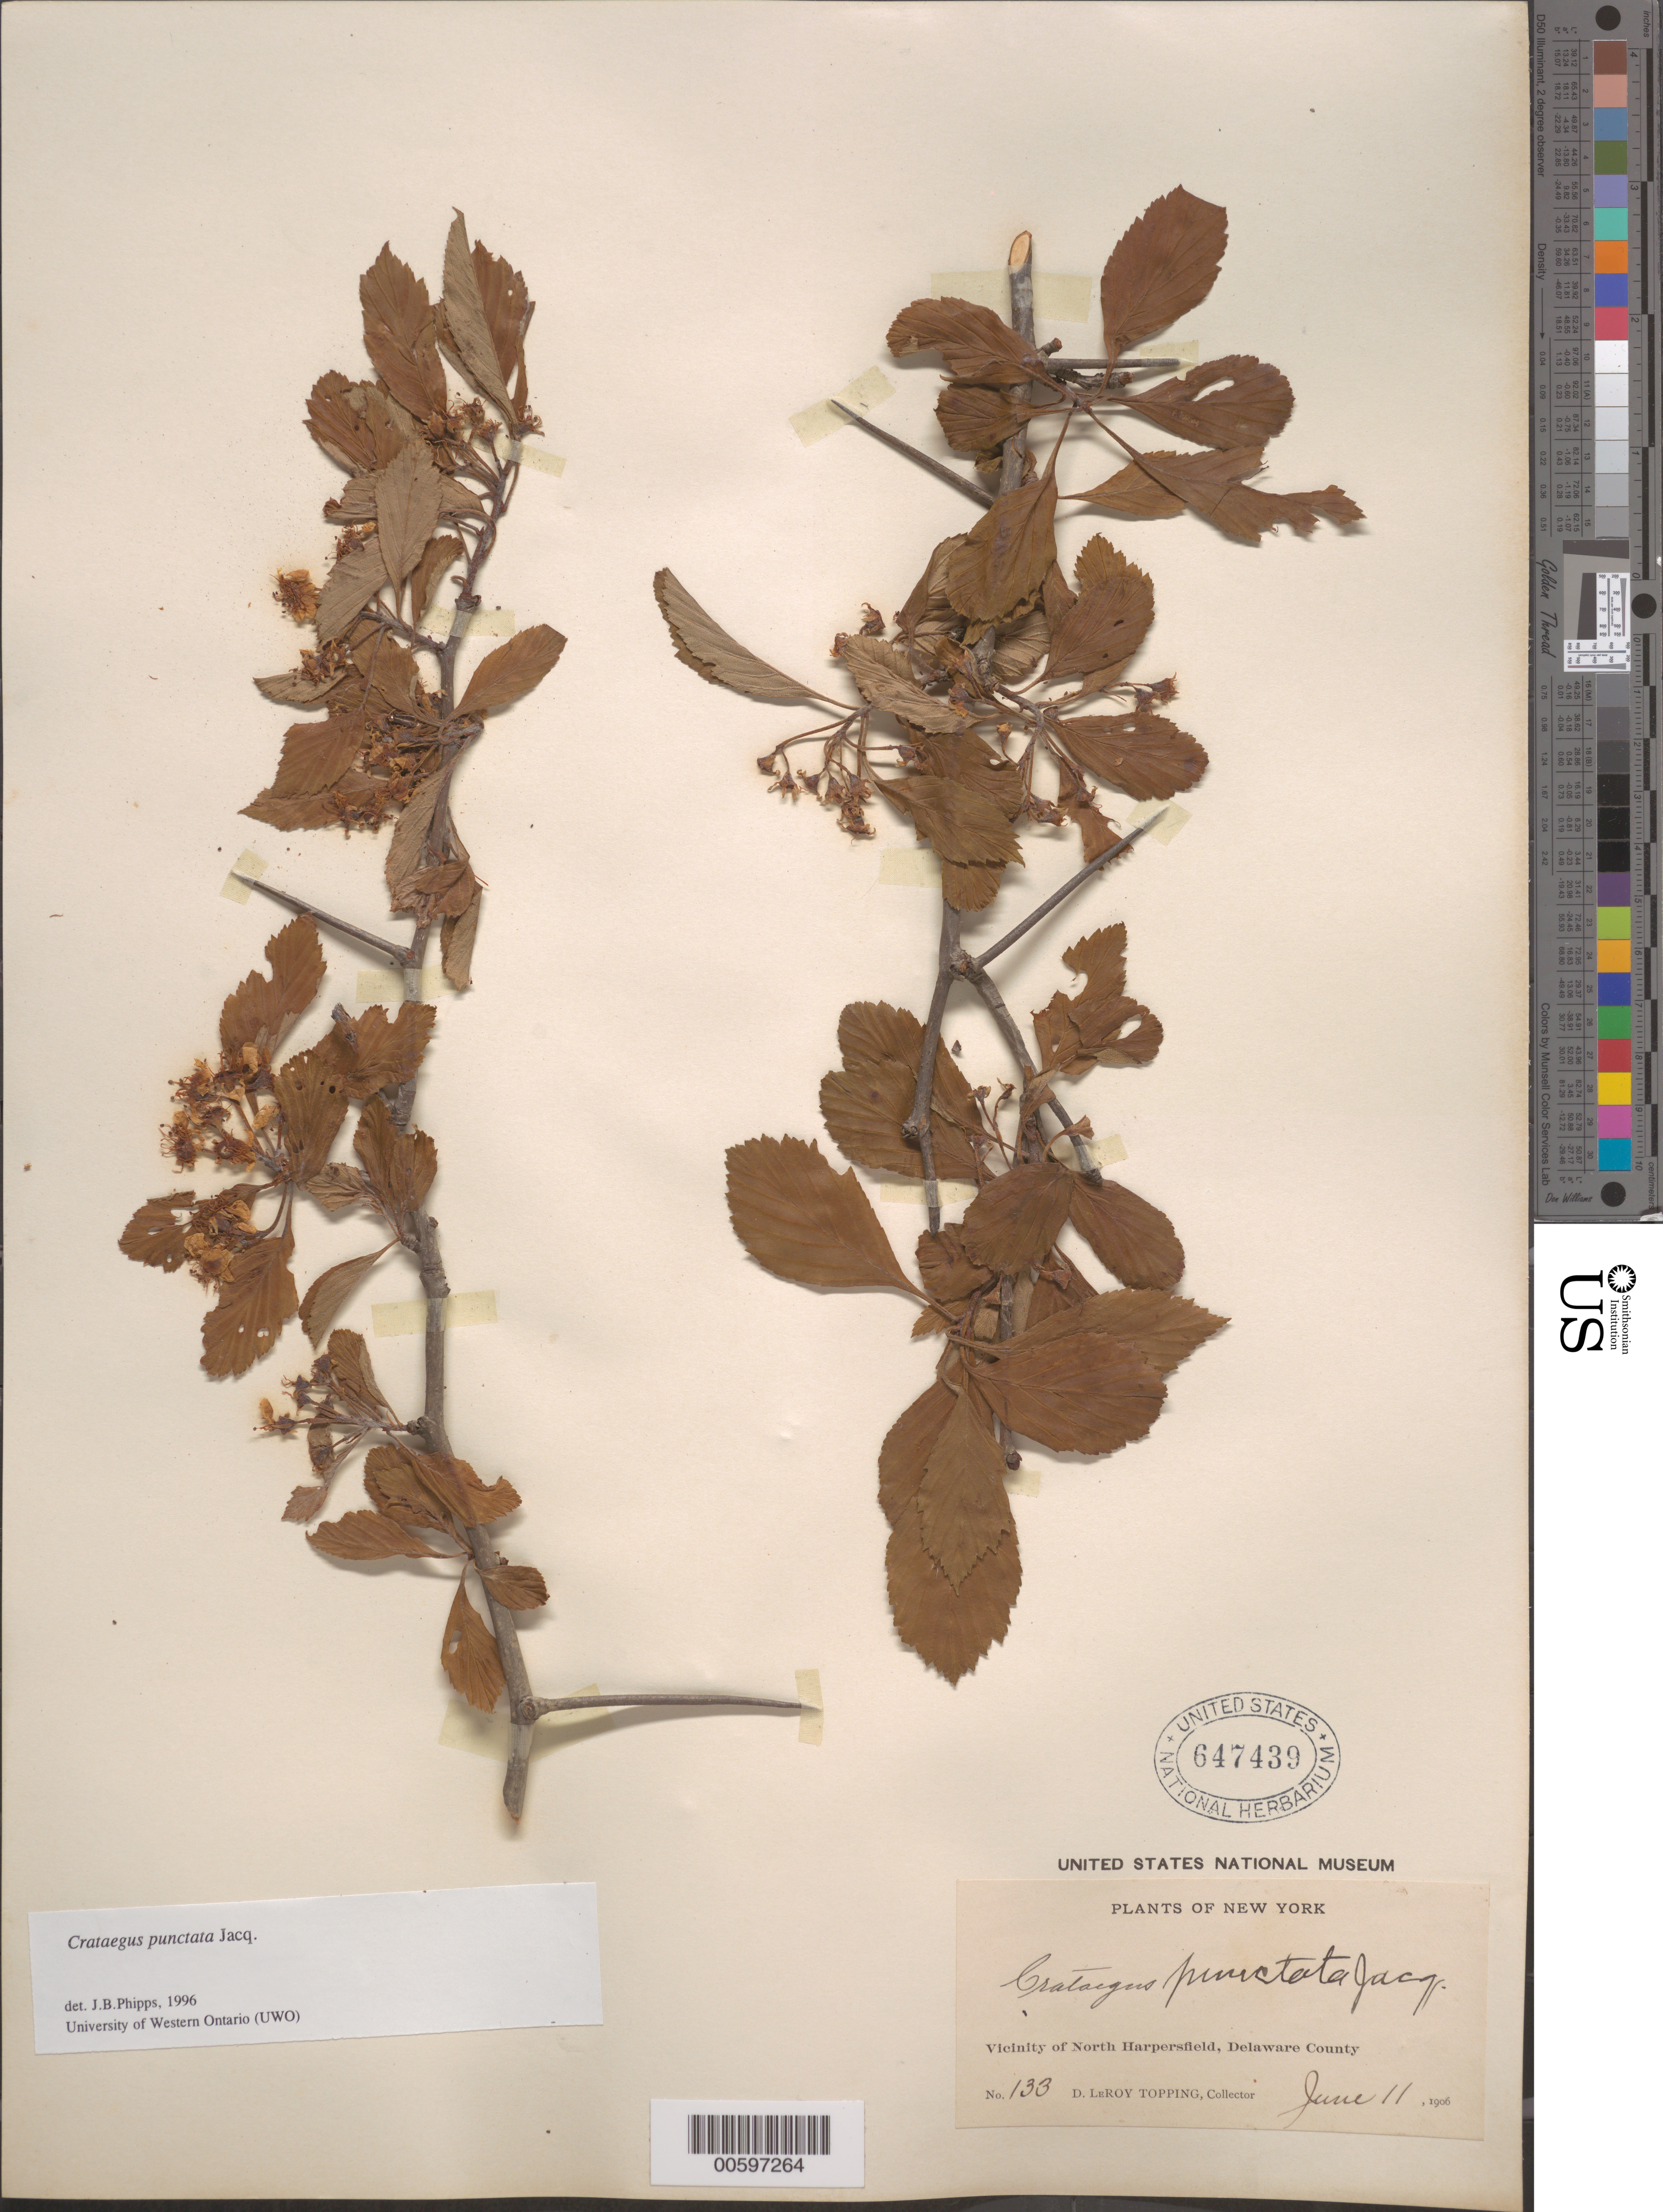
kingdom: Plantae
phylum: Tracheophyta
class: Magnoliopsida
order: Rosales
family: Rosaceae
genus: Crataegus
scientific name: Crataegus punctata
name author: Jacq.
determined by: Phipps, James B., (UWO), University of Western Ontario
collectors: D. L. Topping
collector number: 133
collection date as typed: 11 Jun 1906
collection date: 1906-06-11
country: United States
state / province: New York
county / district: Delaware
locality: Vicinity of North Harpersfield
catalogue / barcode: US 647439